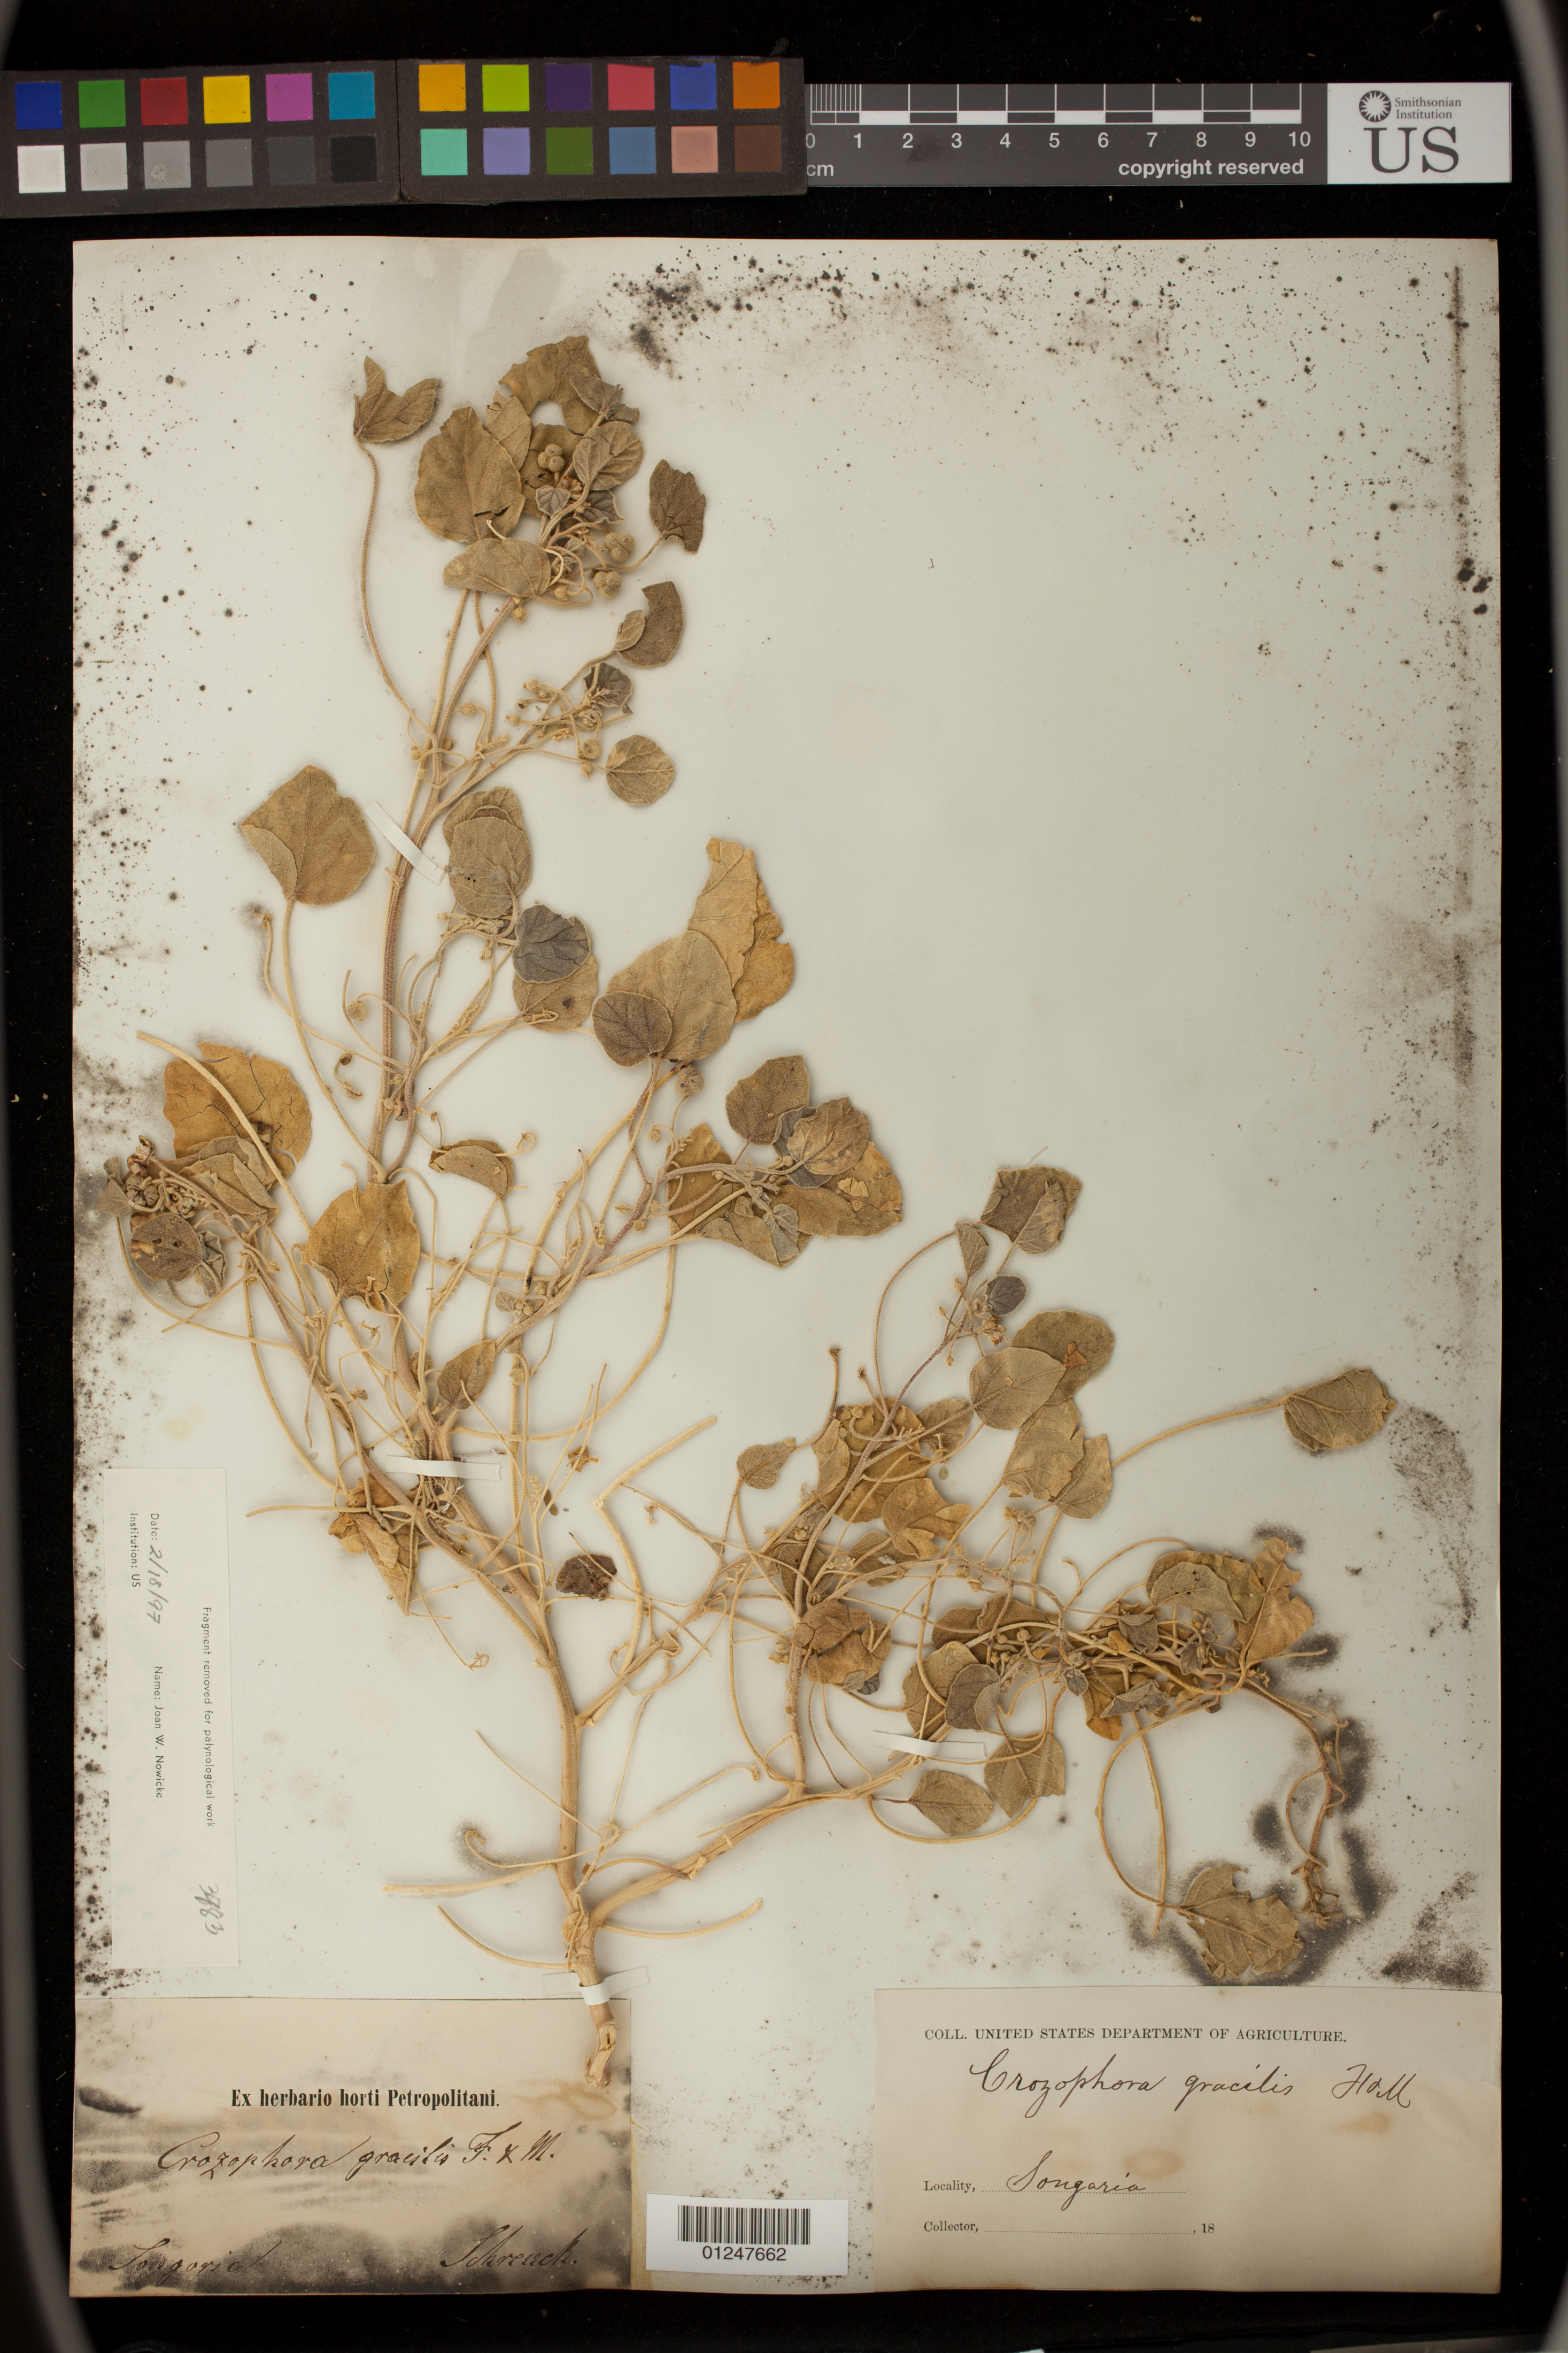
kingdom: Plantae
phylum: Tracheophyta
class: Magnoliopsida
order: Malpighiales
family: Euphorbiaceae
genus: Chrozophora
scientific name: Chrozophora gracilis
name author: Fisch. & Meyen ex Ledeb.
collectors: -- Schrenck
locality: Songaria